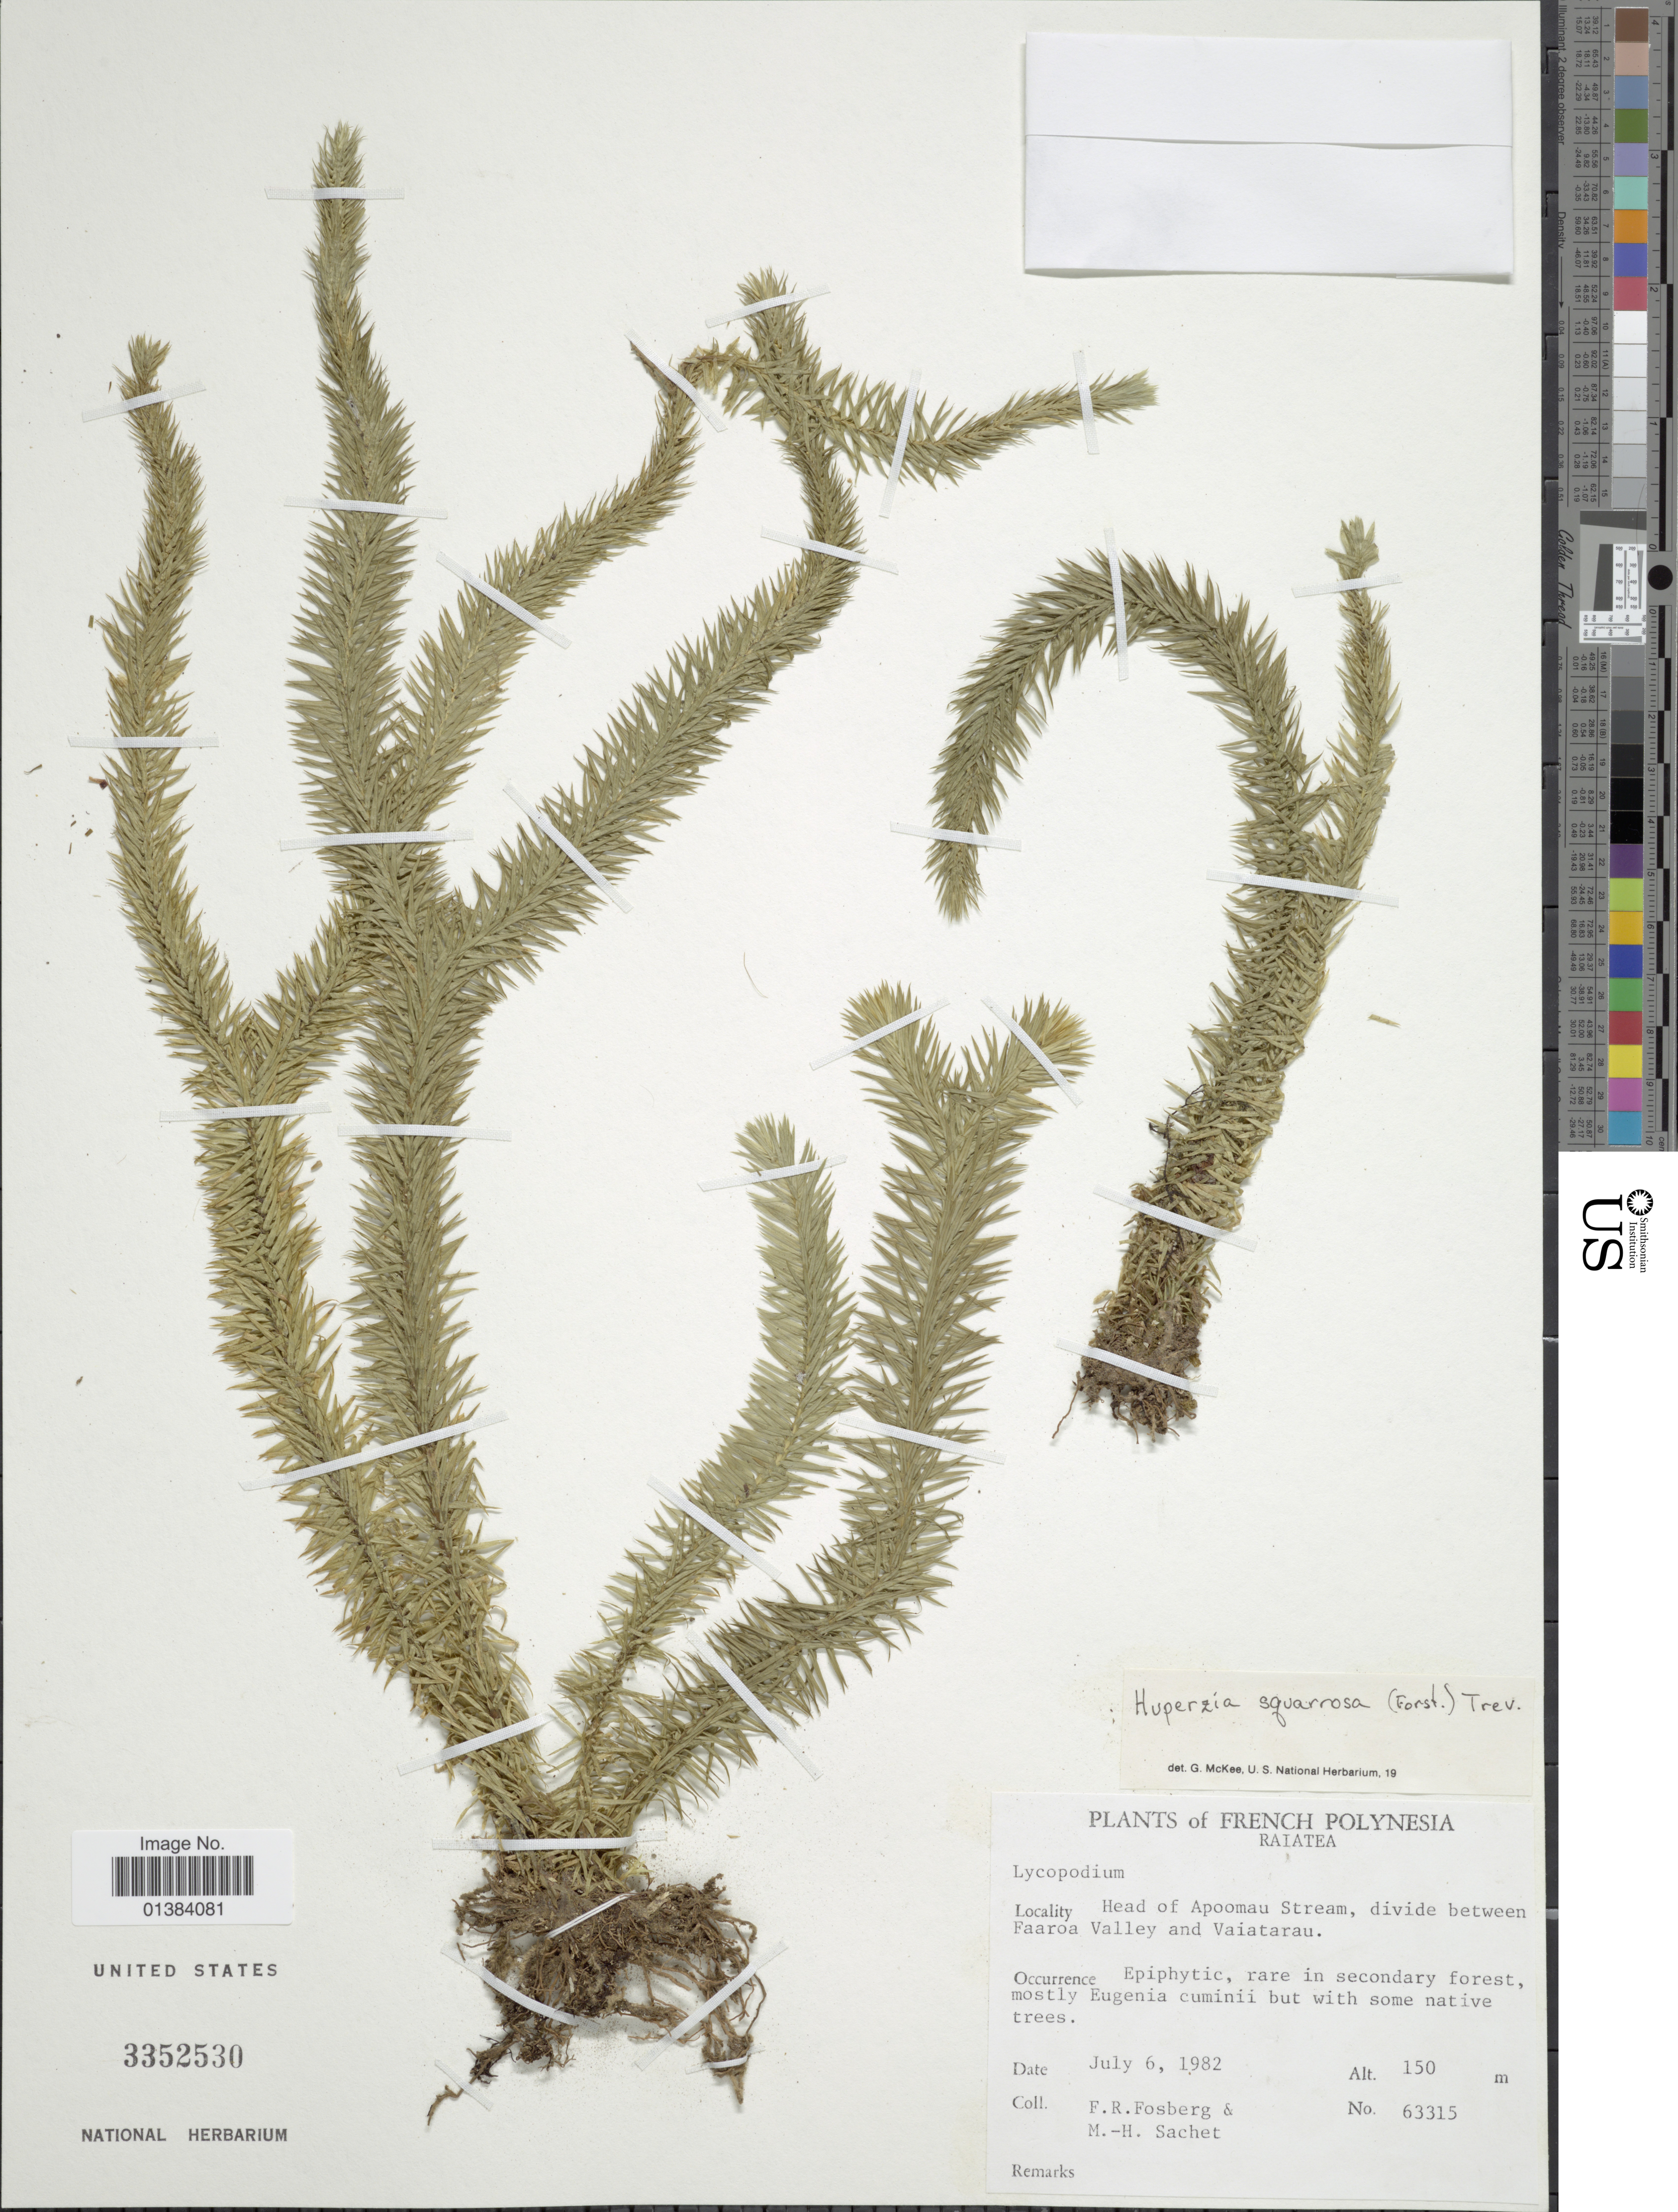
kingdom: Plantae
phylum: Tracheophyta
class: Lycopodiopsida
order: Lycopodiales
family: Lycopodiaceae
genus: Phlegmariurus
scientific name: Phlegmariurus squarrosus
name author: (G. Forst.) Á. Löve & D. Löve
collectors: F. R. Fosberg & M.-H. Sachet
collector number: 63315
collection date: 1982-07-06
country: French Polynesia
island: Raiatea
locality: Raiatea. Head of Apoomau Stream, divide between Faaroa Valley and Vaiatarau.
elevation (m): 150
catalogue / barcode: US 3352530